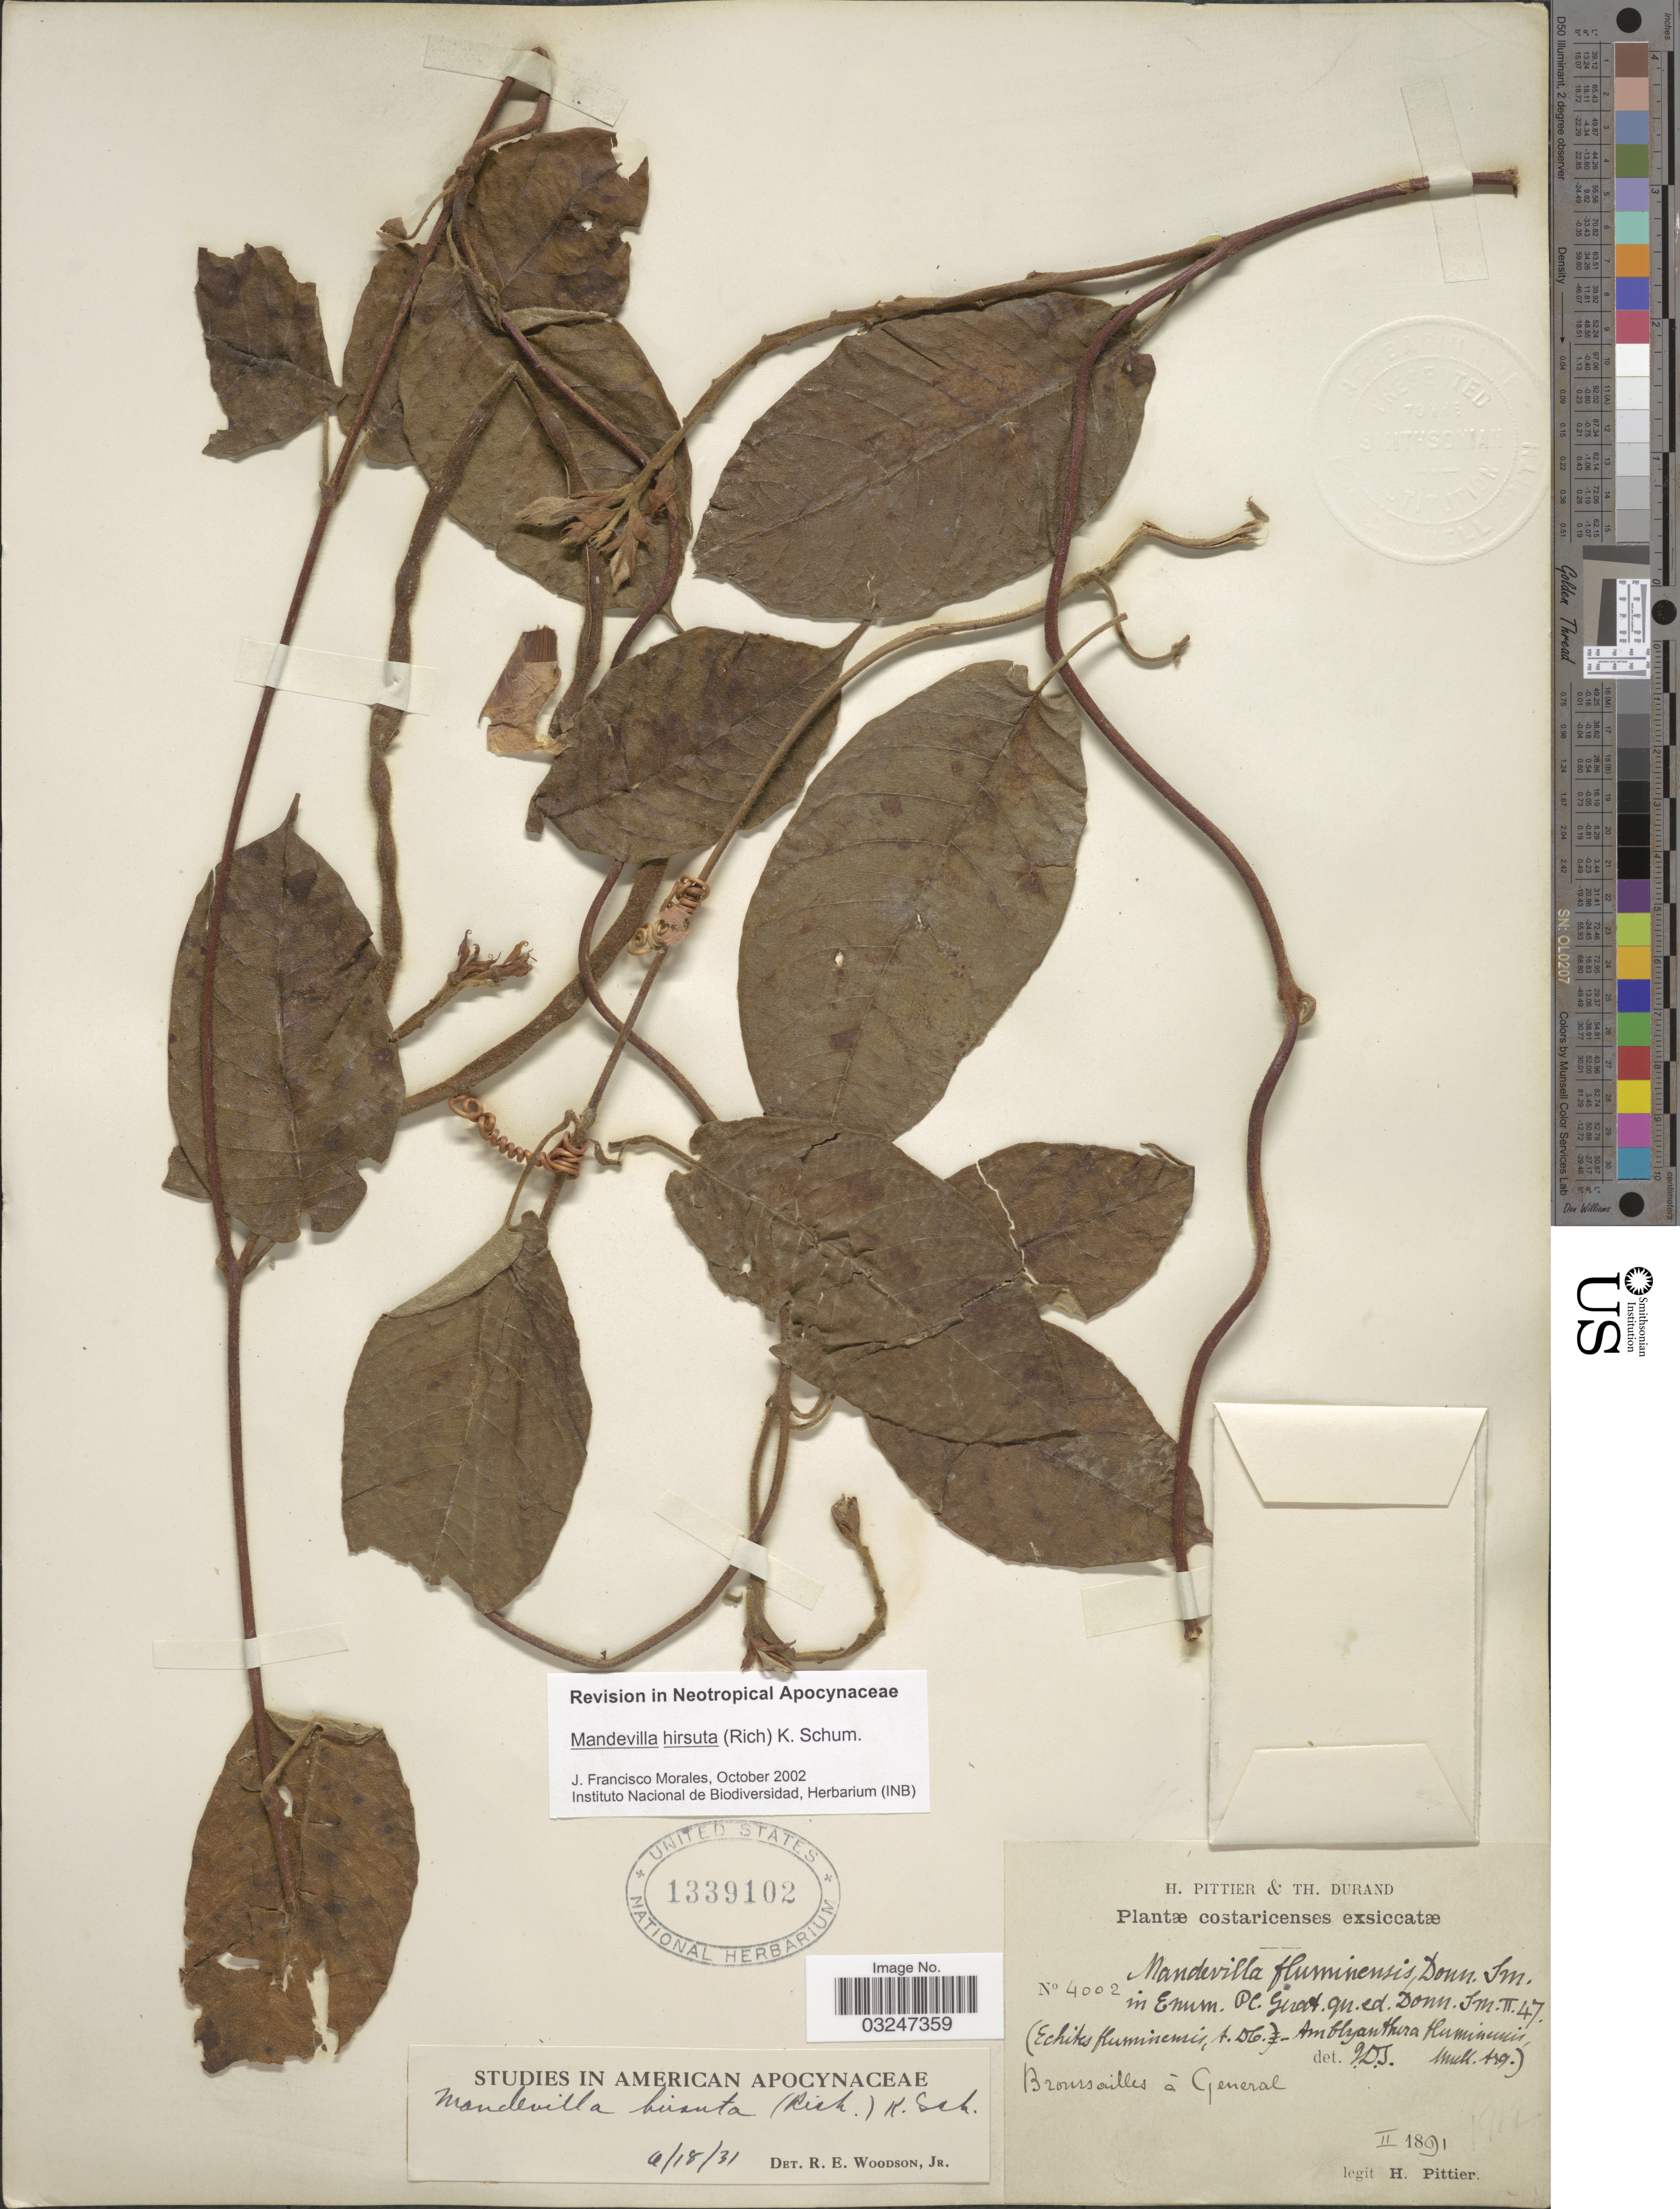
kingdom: Plantae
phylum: Tracheophyta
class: Magnoliopsida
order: Gentianales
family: Apocynaceae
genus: Mandevilla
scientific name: Mandevilla hirsuta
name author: (Rich.) K. Schum.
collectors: H. F. Pittier & T. Durand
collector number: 4002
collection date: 1891-02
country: Costa Rica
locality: Broussailles á General.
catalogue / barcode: US 1339102